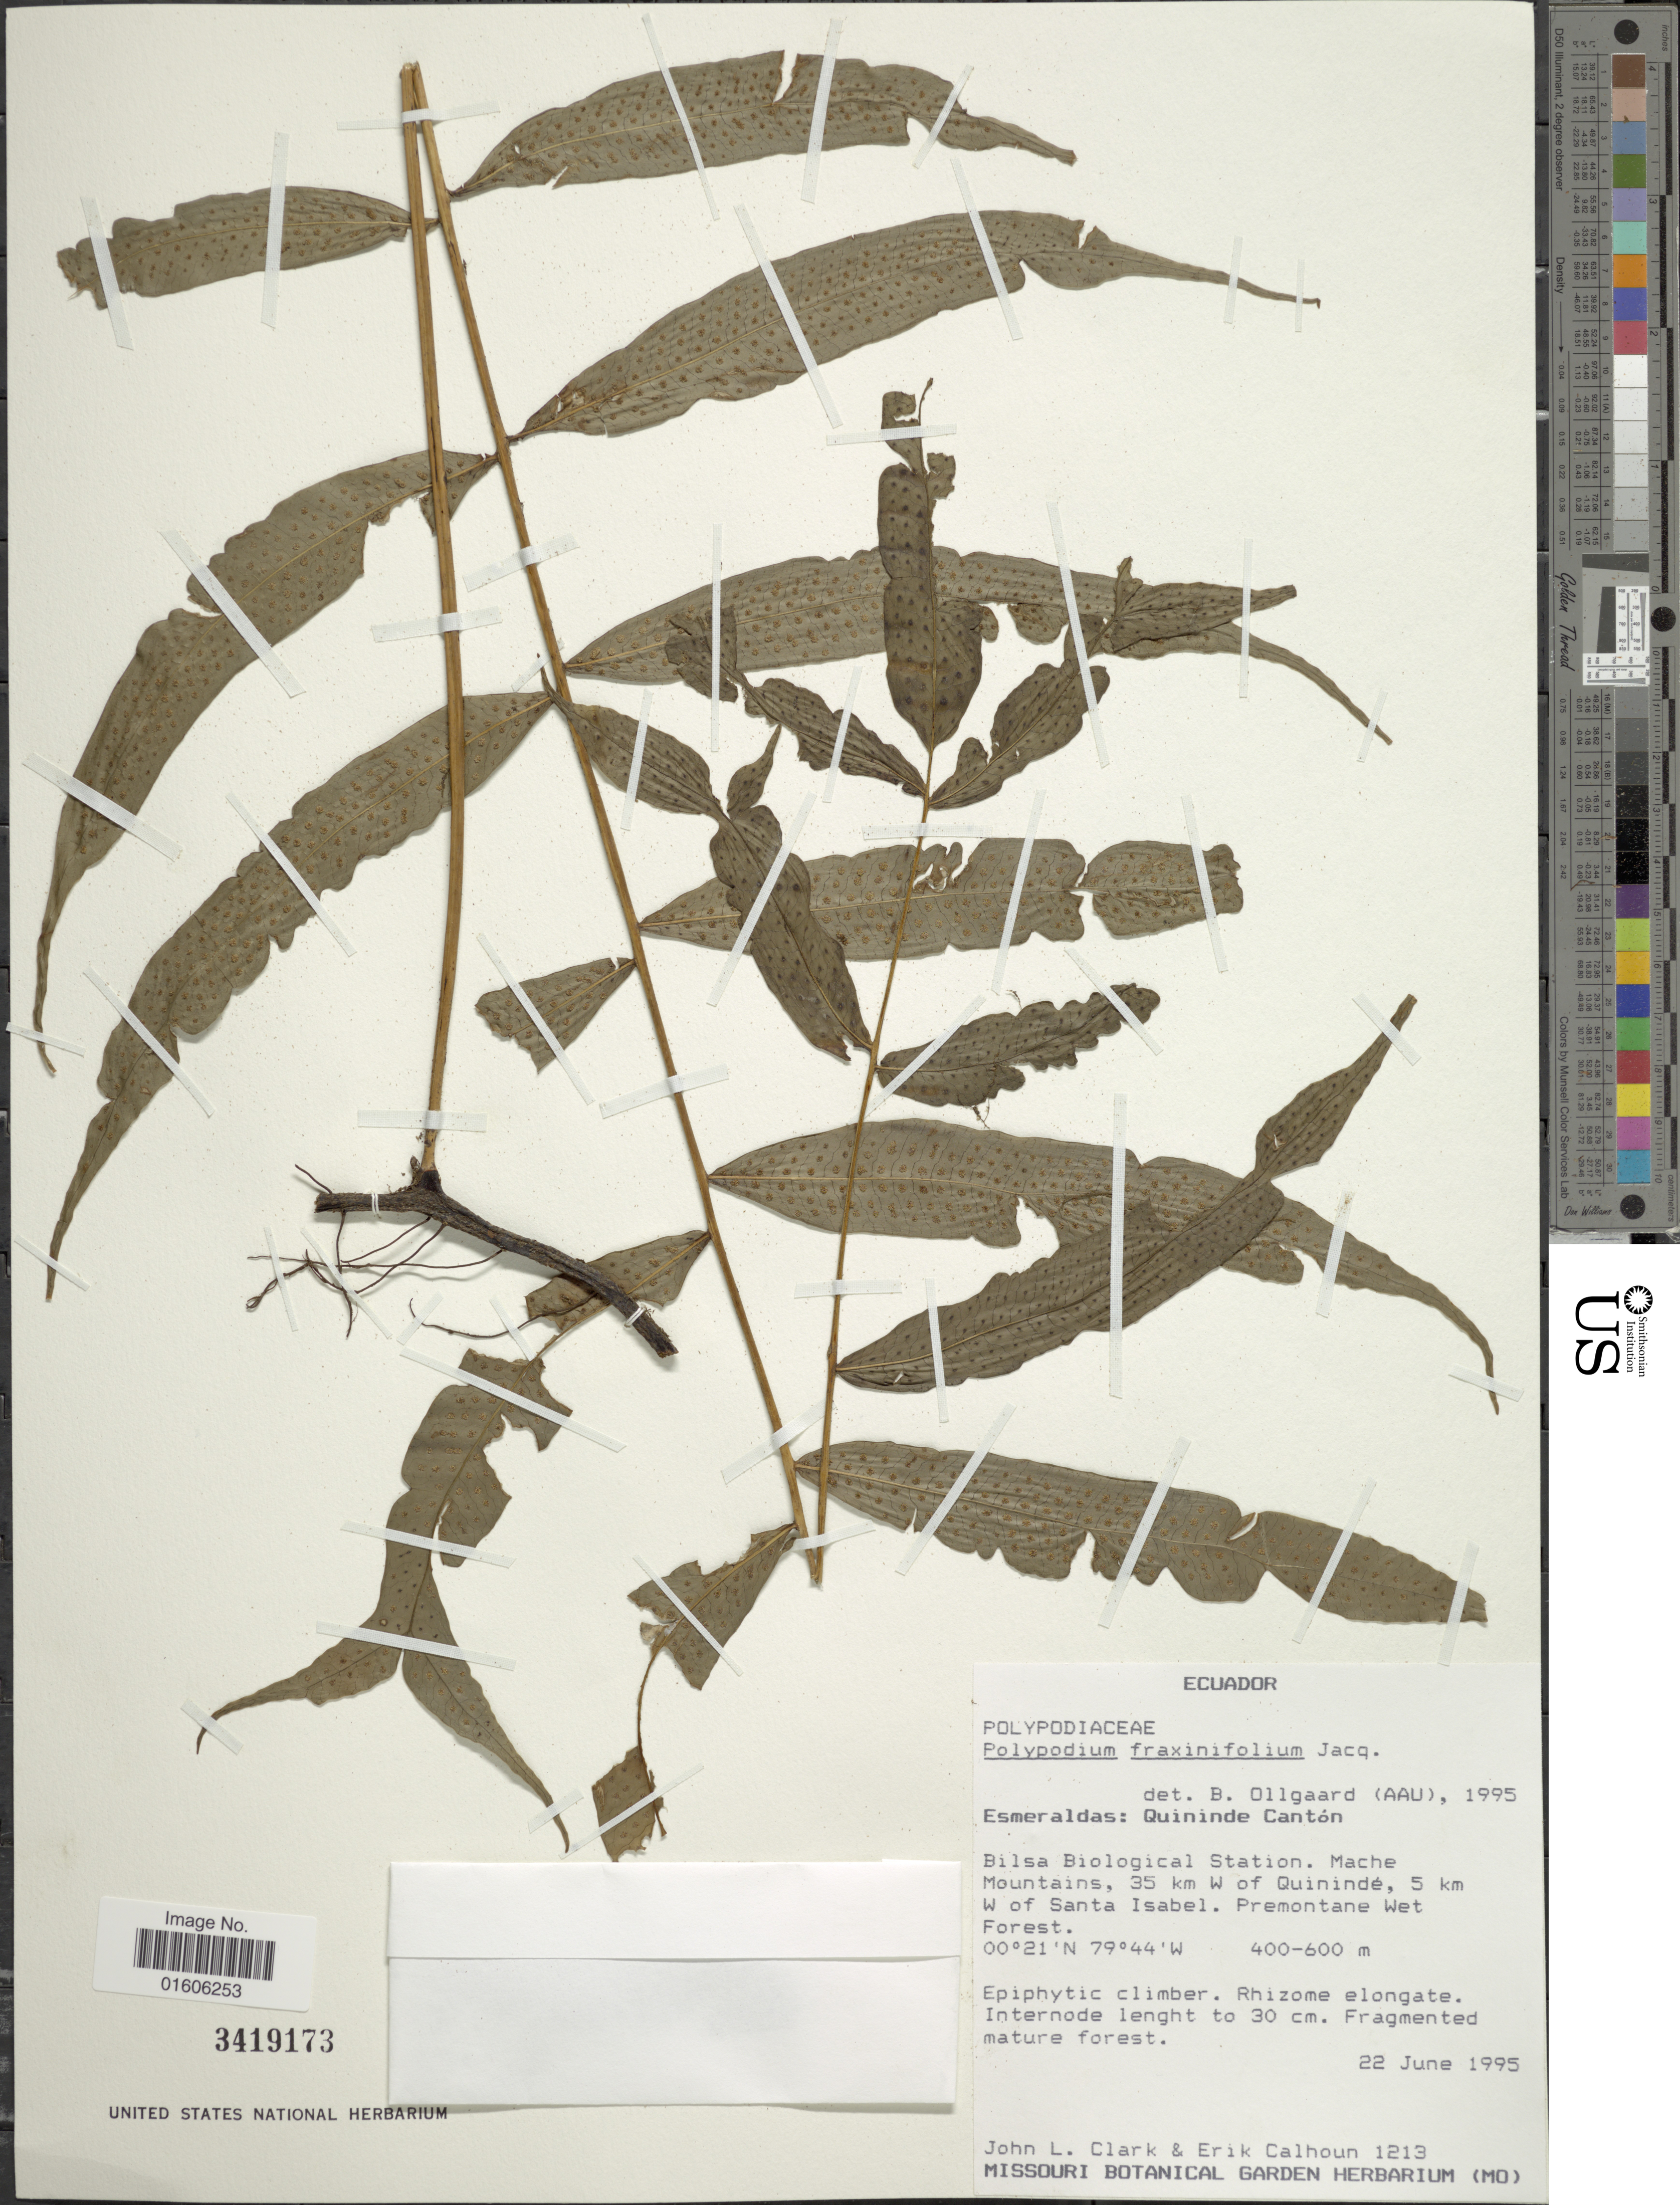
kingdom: Plantae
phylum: Tracheophyta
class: Polypodiopsida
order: Polypodiales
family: Polypodiaceae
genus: Serpocaulon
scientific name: Serpocaulon fraxinifolium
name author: (Jacq.) A.R. Sm.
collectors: J. L. Clark & E. Calhoun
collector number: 1213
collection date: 1995-06-22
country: Ecuador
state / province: Esmeraldas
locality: Esmeraldas: Quininde Cantón. Bilsa Biological Station. Mache Mountains, 35 km W of Quinindé, 5 km W of Santa Isabel.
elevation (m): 400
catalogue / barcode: US 3419173